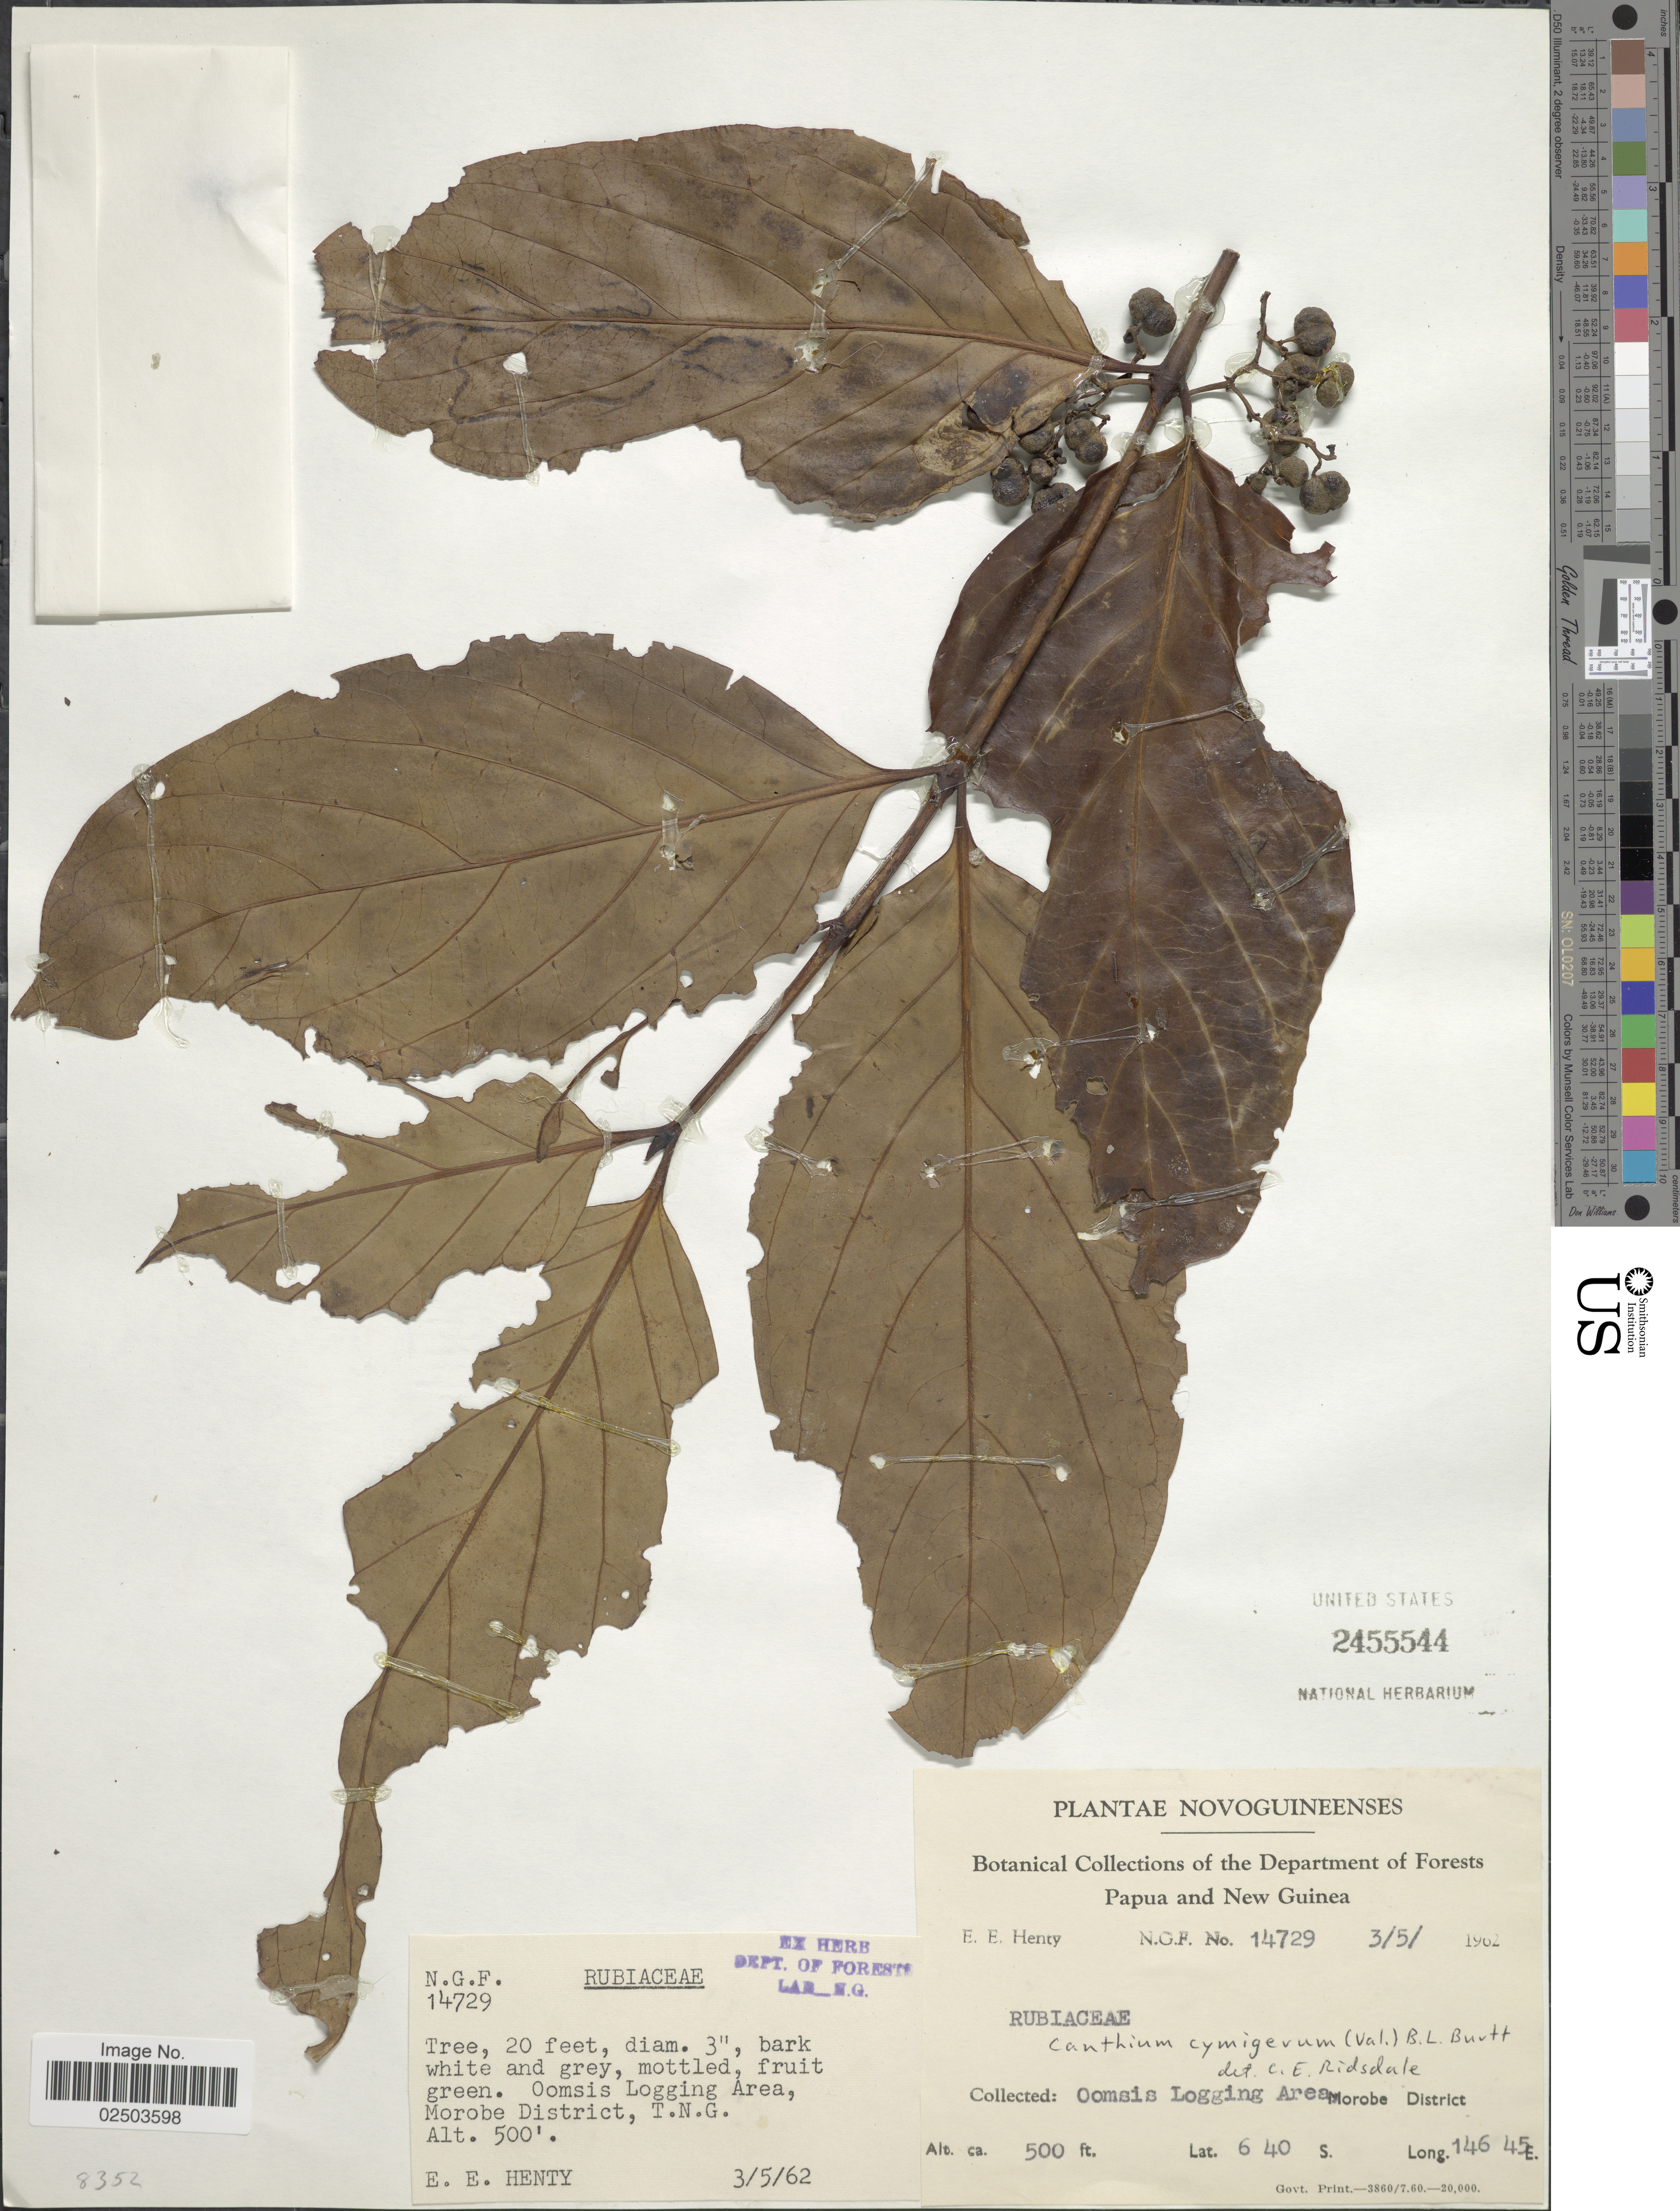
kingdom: Plantae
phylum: Tracheophyta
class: Magnoliopsida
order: Gentianales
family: Rubiaceae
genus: Psydrax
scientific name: Psydrax cymigera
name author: (Valeton) S. T. Reynolds & R.J.F. Hend.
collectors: E. Henty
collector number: N.G.F.14729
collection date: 1962-05-03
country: Papua New Guinea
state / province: Morobe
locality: Oomis Logging Area, Morobe District, T. N. G.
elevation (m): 152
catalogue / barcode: US 2455544